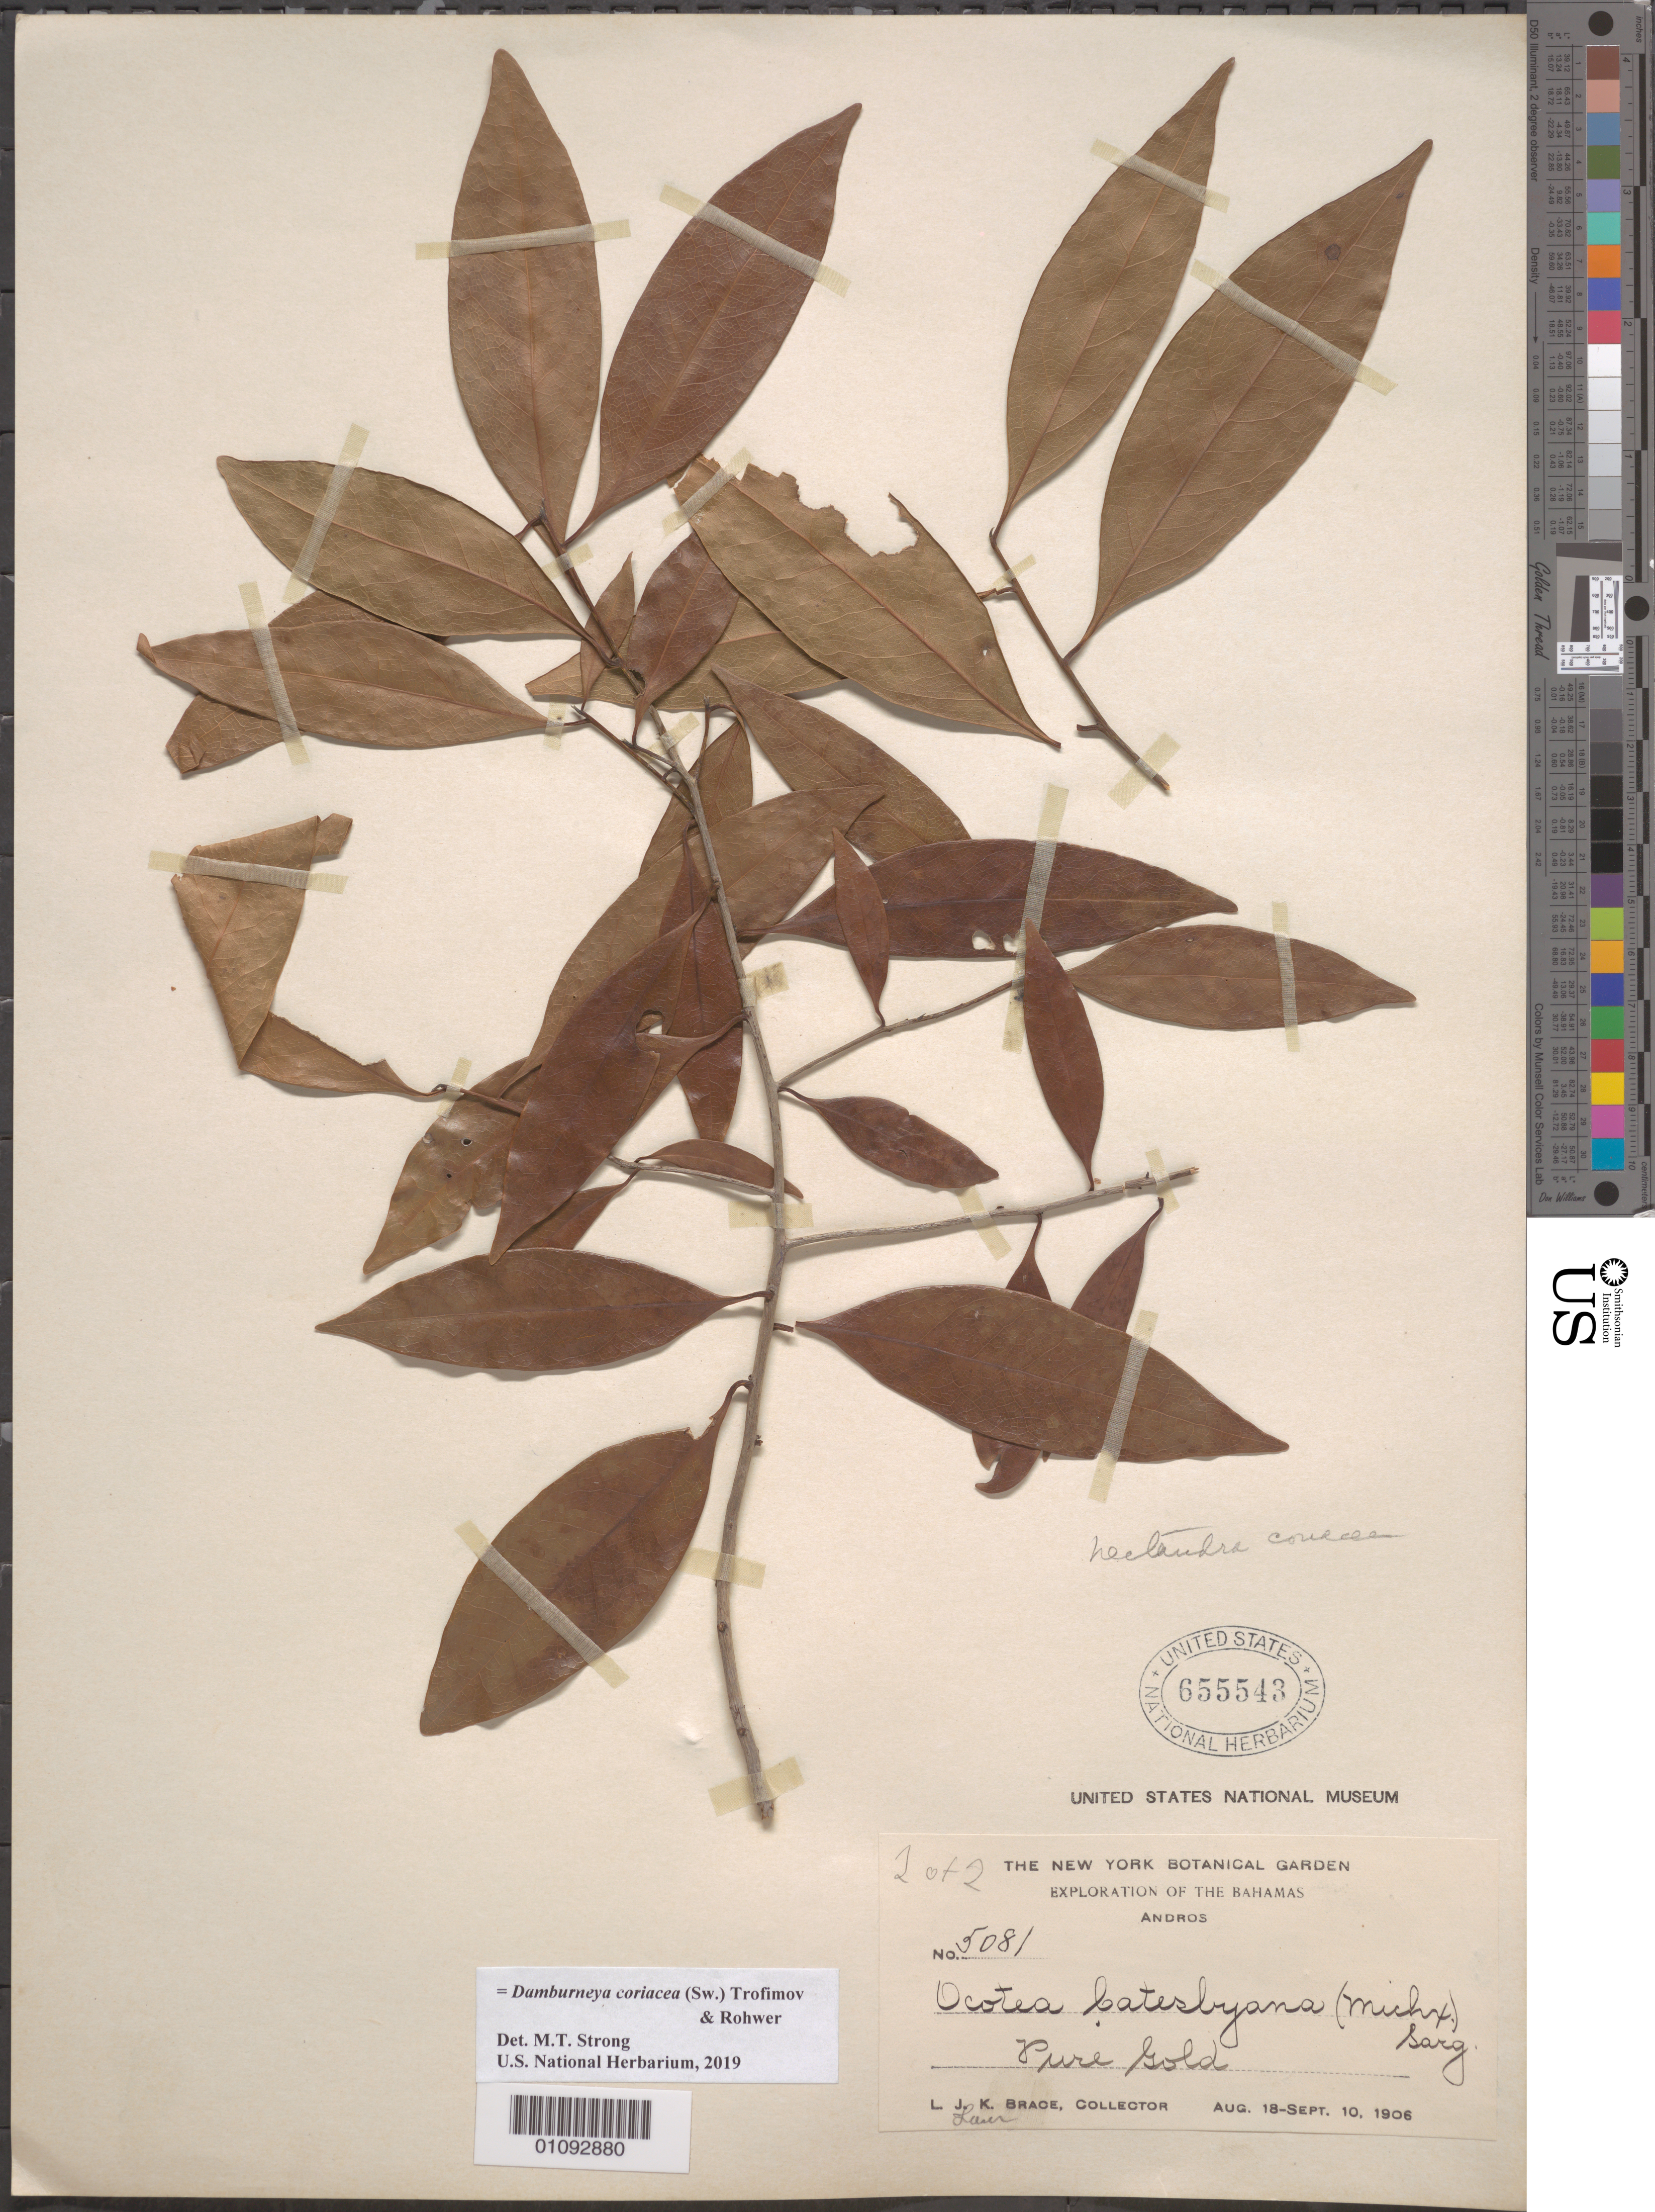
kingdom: Plantae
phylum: Tracheophyta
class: Magnoliopsida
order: Laurales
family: Lauraceae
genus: Damburneya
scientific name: Damburneya coriacea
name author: (Sw.) Trofimov & Rohwer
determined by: Strong, M. T., (US), Smithsonian Institution - National Museum of Natural History (UNITED STATES)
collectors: L. J. K. Brace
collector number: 5081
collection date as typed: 18 Aug 1906 to 10 Sep 1906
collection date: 1906-08-18/1906-09-10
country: Bahamas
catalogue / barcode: US 655543